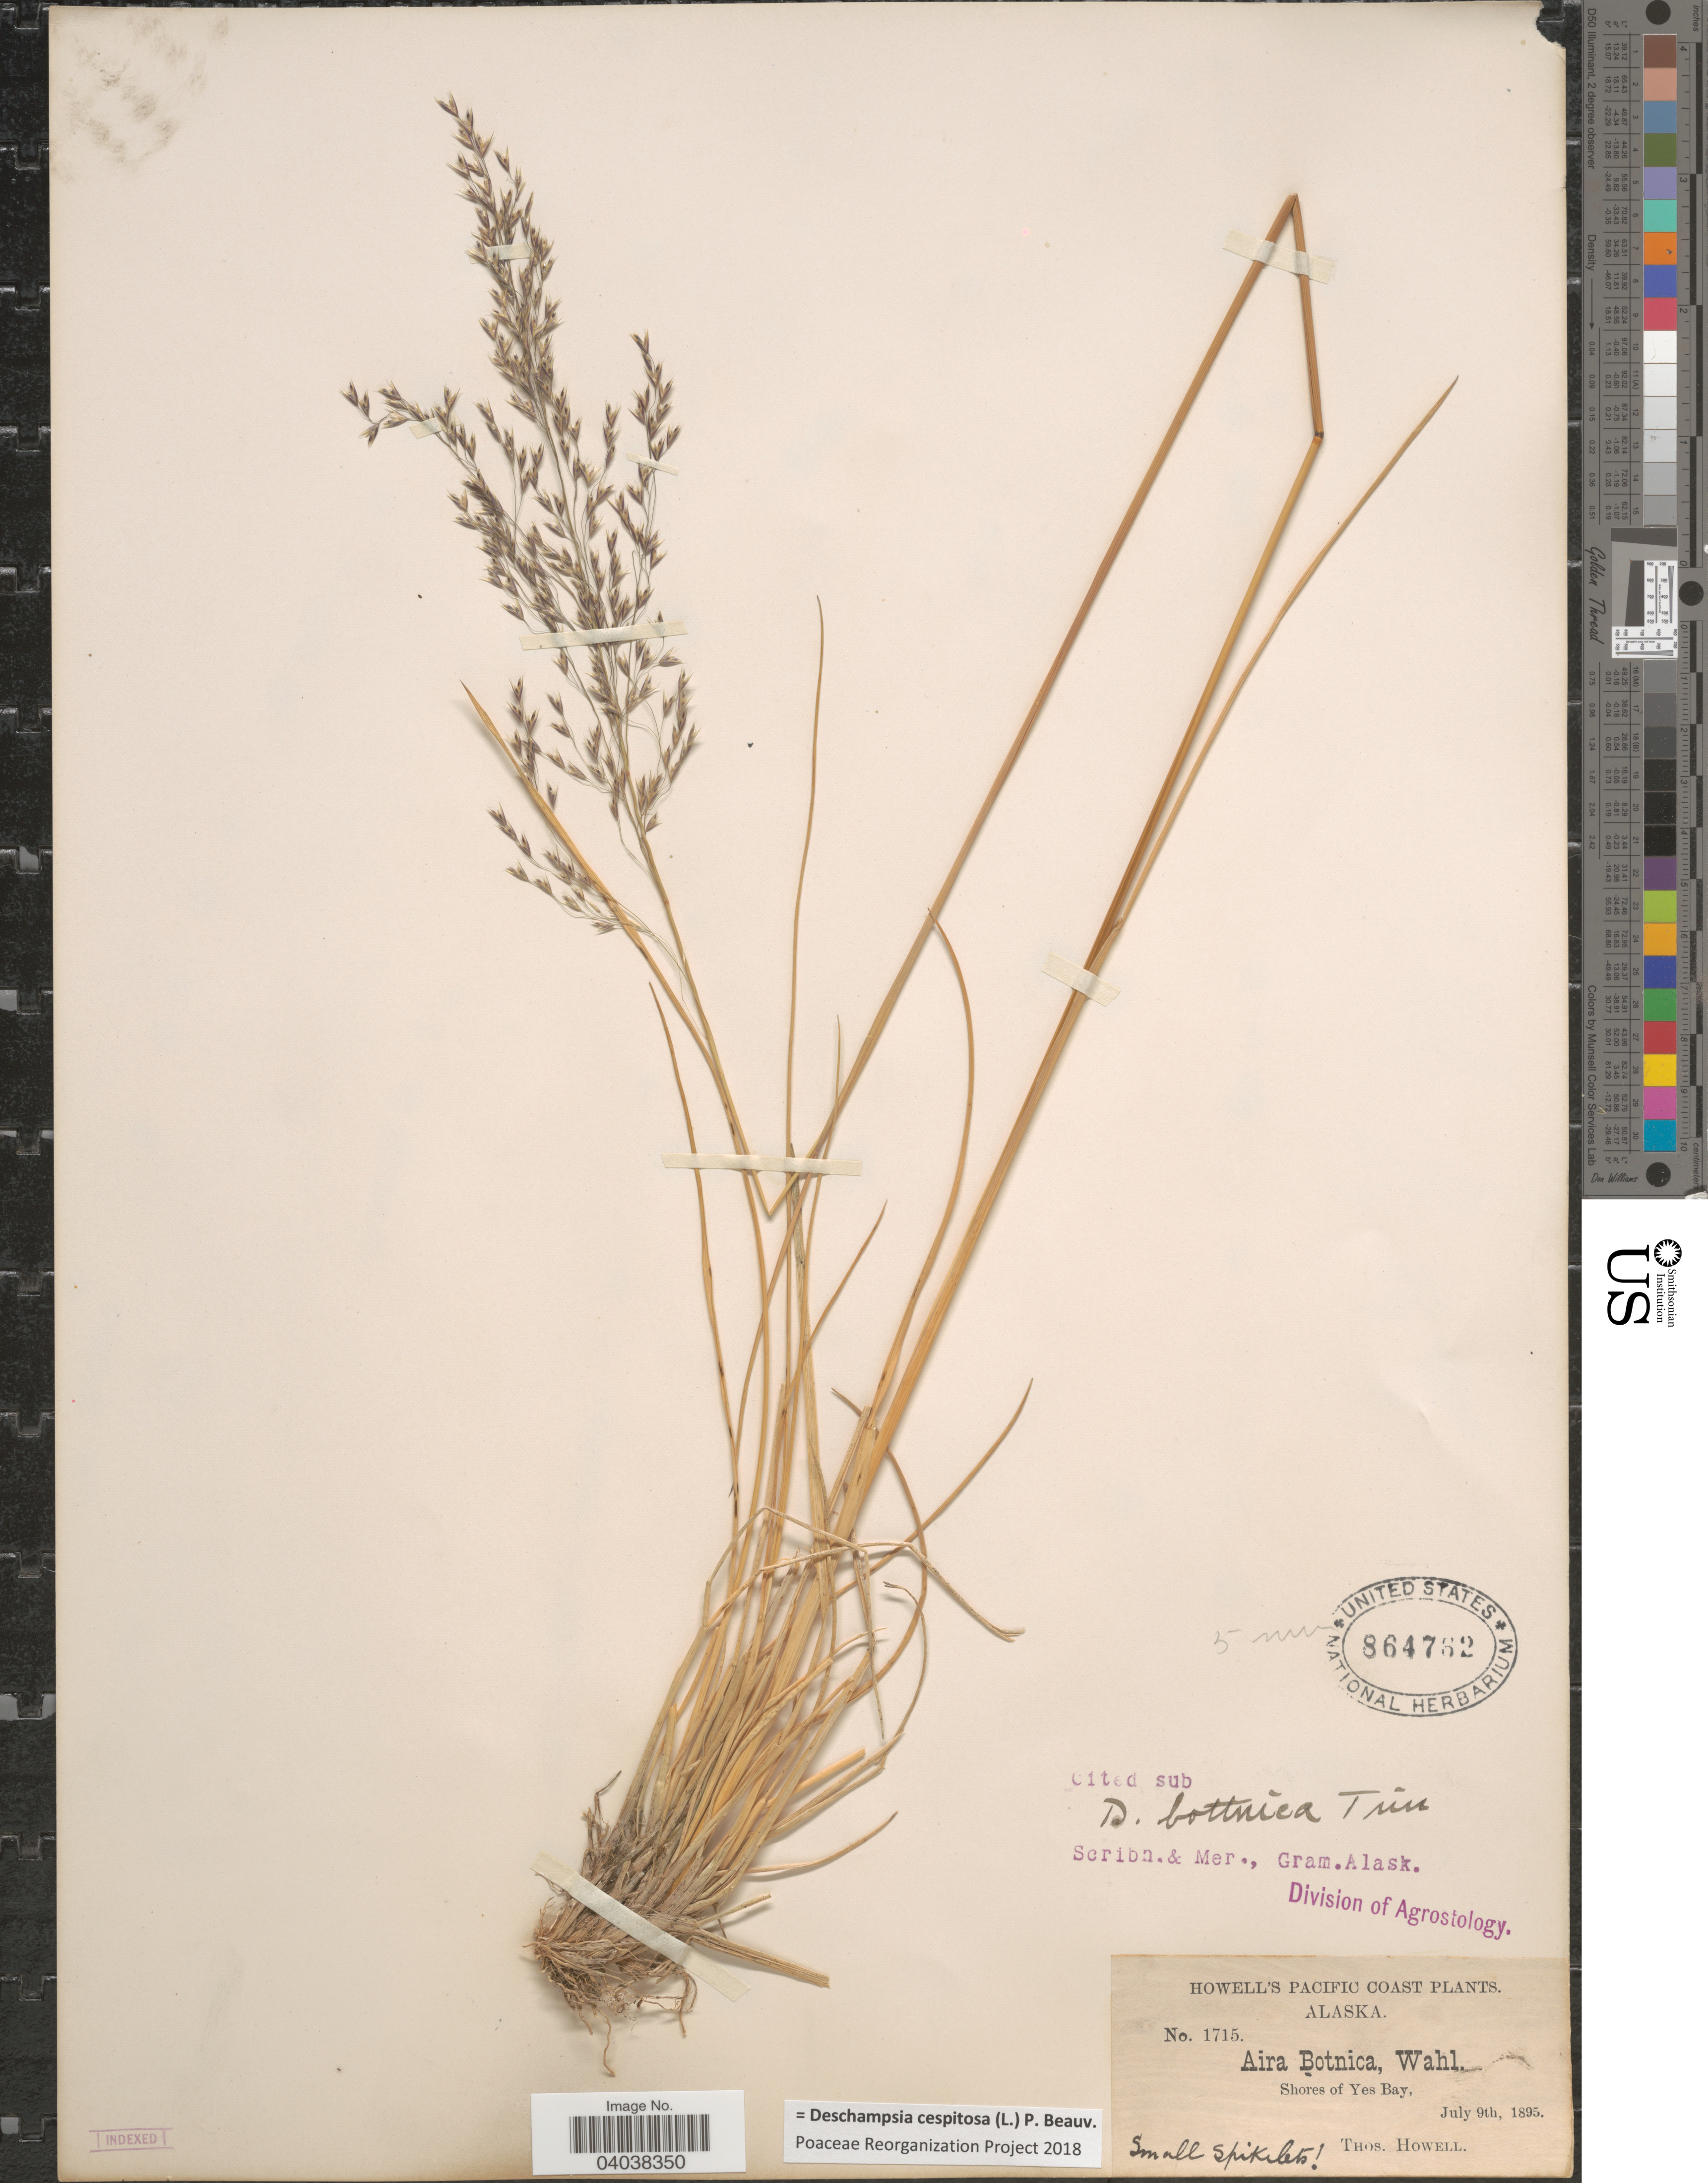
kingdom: Plantae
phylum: Tracheophyta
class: Liliopsida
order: Poales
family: Poaceae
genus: Deschampsia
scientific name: Deschampsia cespitosa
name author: (L.) P. Beauv.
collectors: T. Howell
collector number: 1715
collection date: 1895-07-09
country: United States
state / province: Alaska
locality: Pacific Coast. Shores of Yes Bay.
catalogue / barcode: US 864762